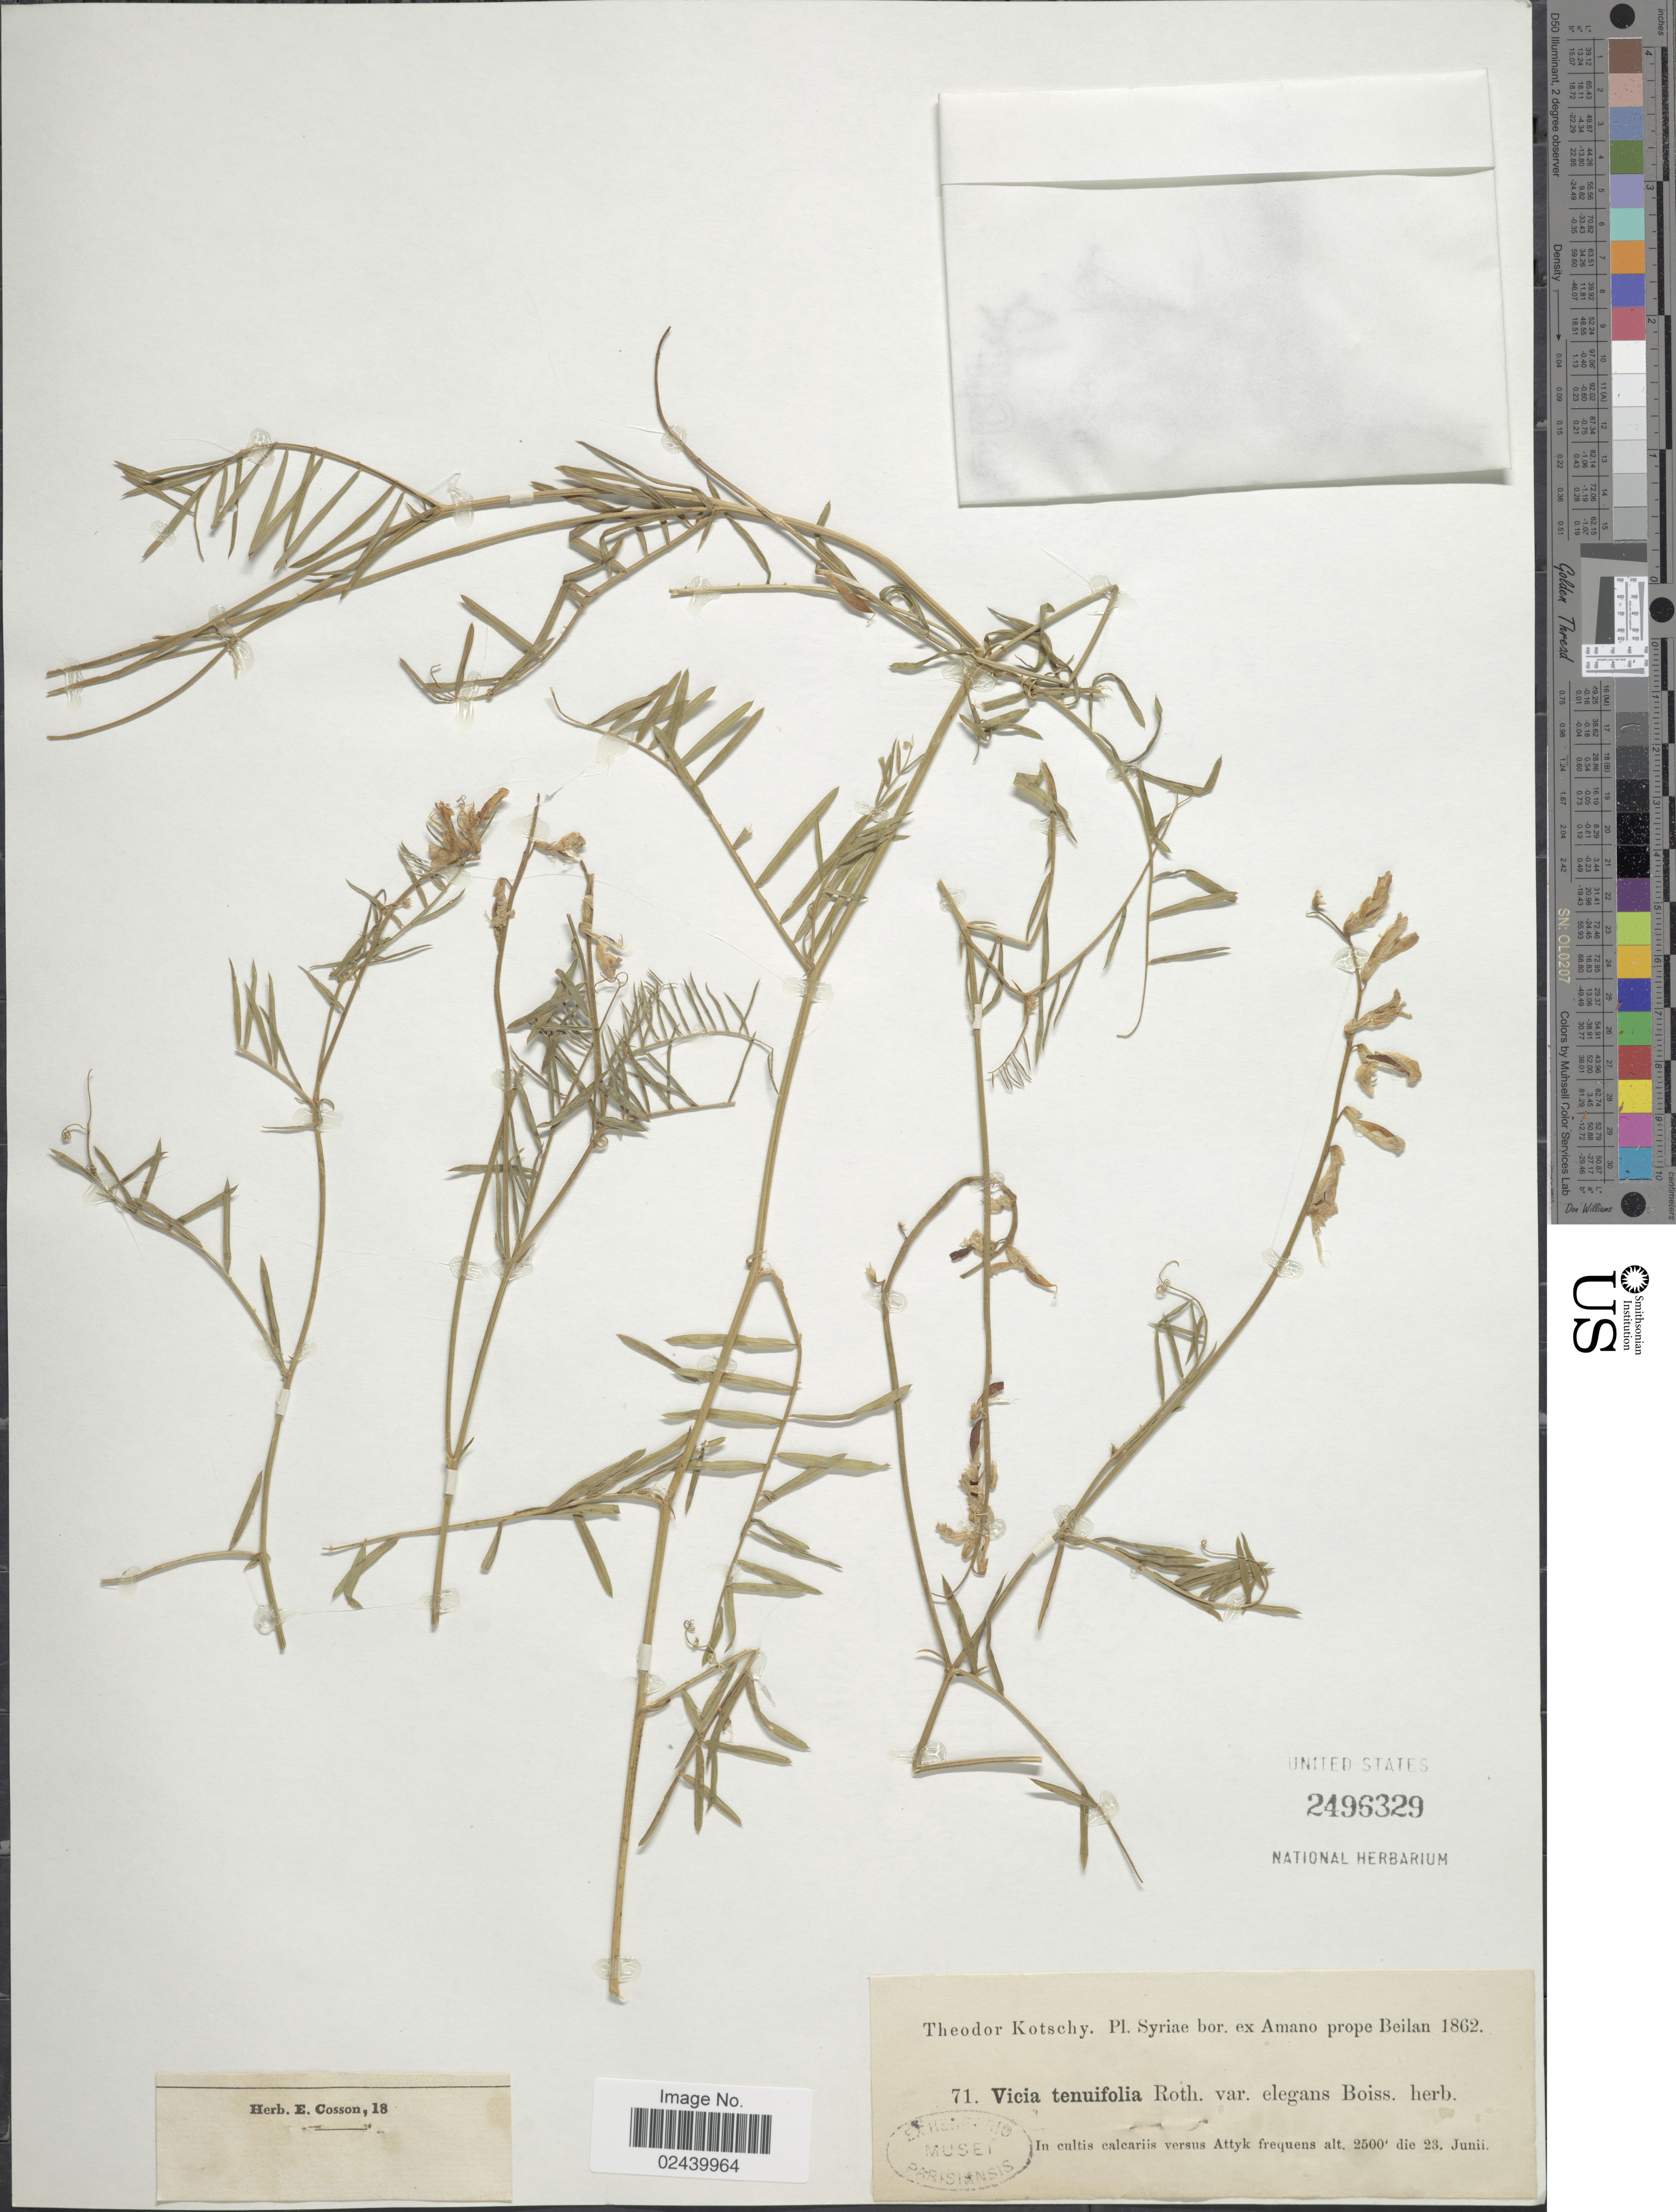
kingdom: Plantae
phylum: Tracheophyta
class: Magnoliopsida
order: Fabales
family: Fabaceae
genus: Vicia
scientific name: Vicia tenuifolia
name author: Ten.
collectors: K. G. Kotschy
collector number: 71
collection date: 1862-06-23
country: Syria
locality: Syriae bor. ex Amano prope Beilan, In cultis calcariis versus Attyk frequens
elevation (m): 762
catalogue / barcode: US 2496329